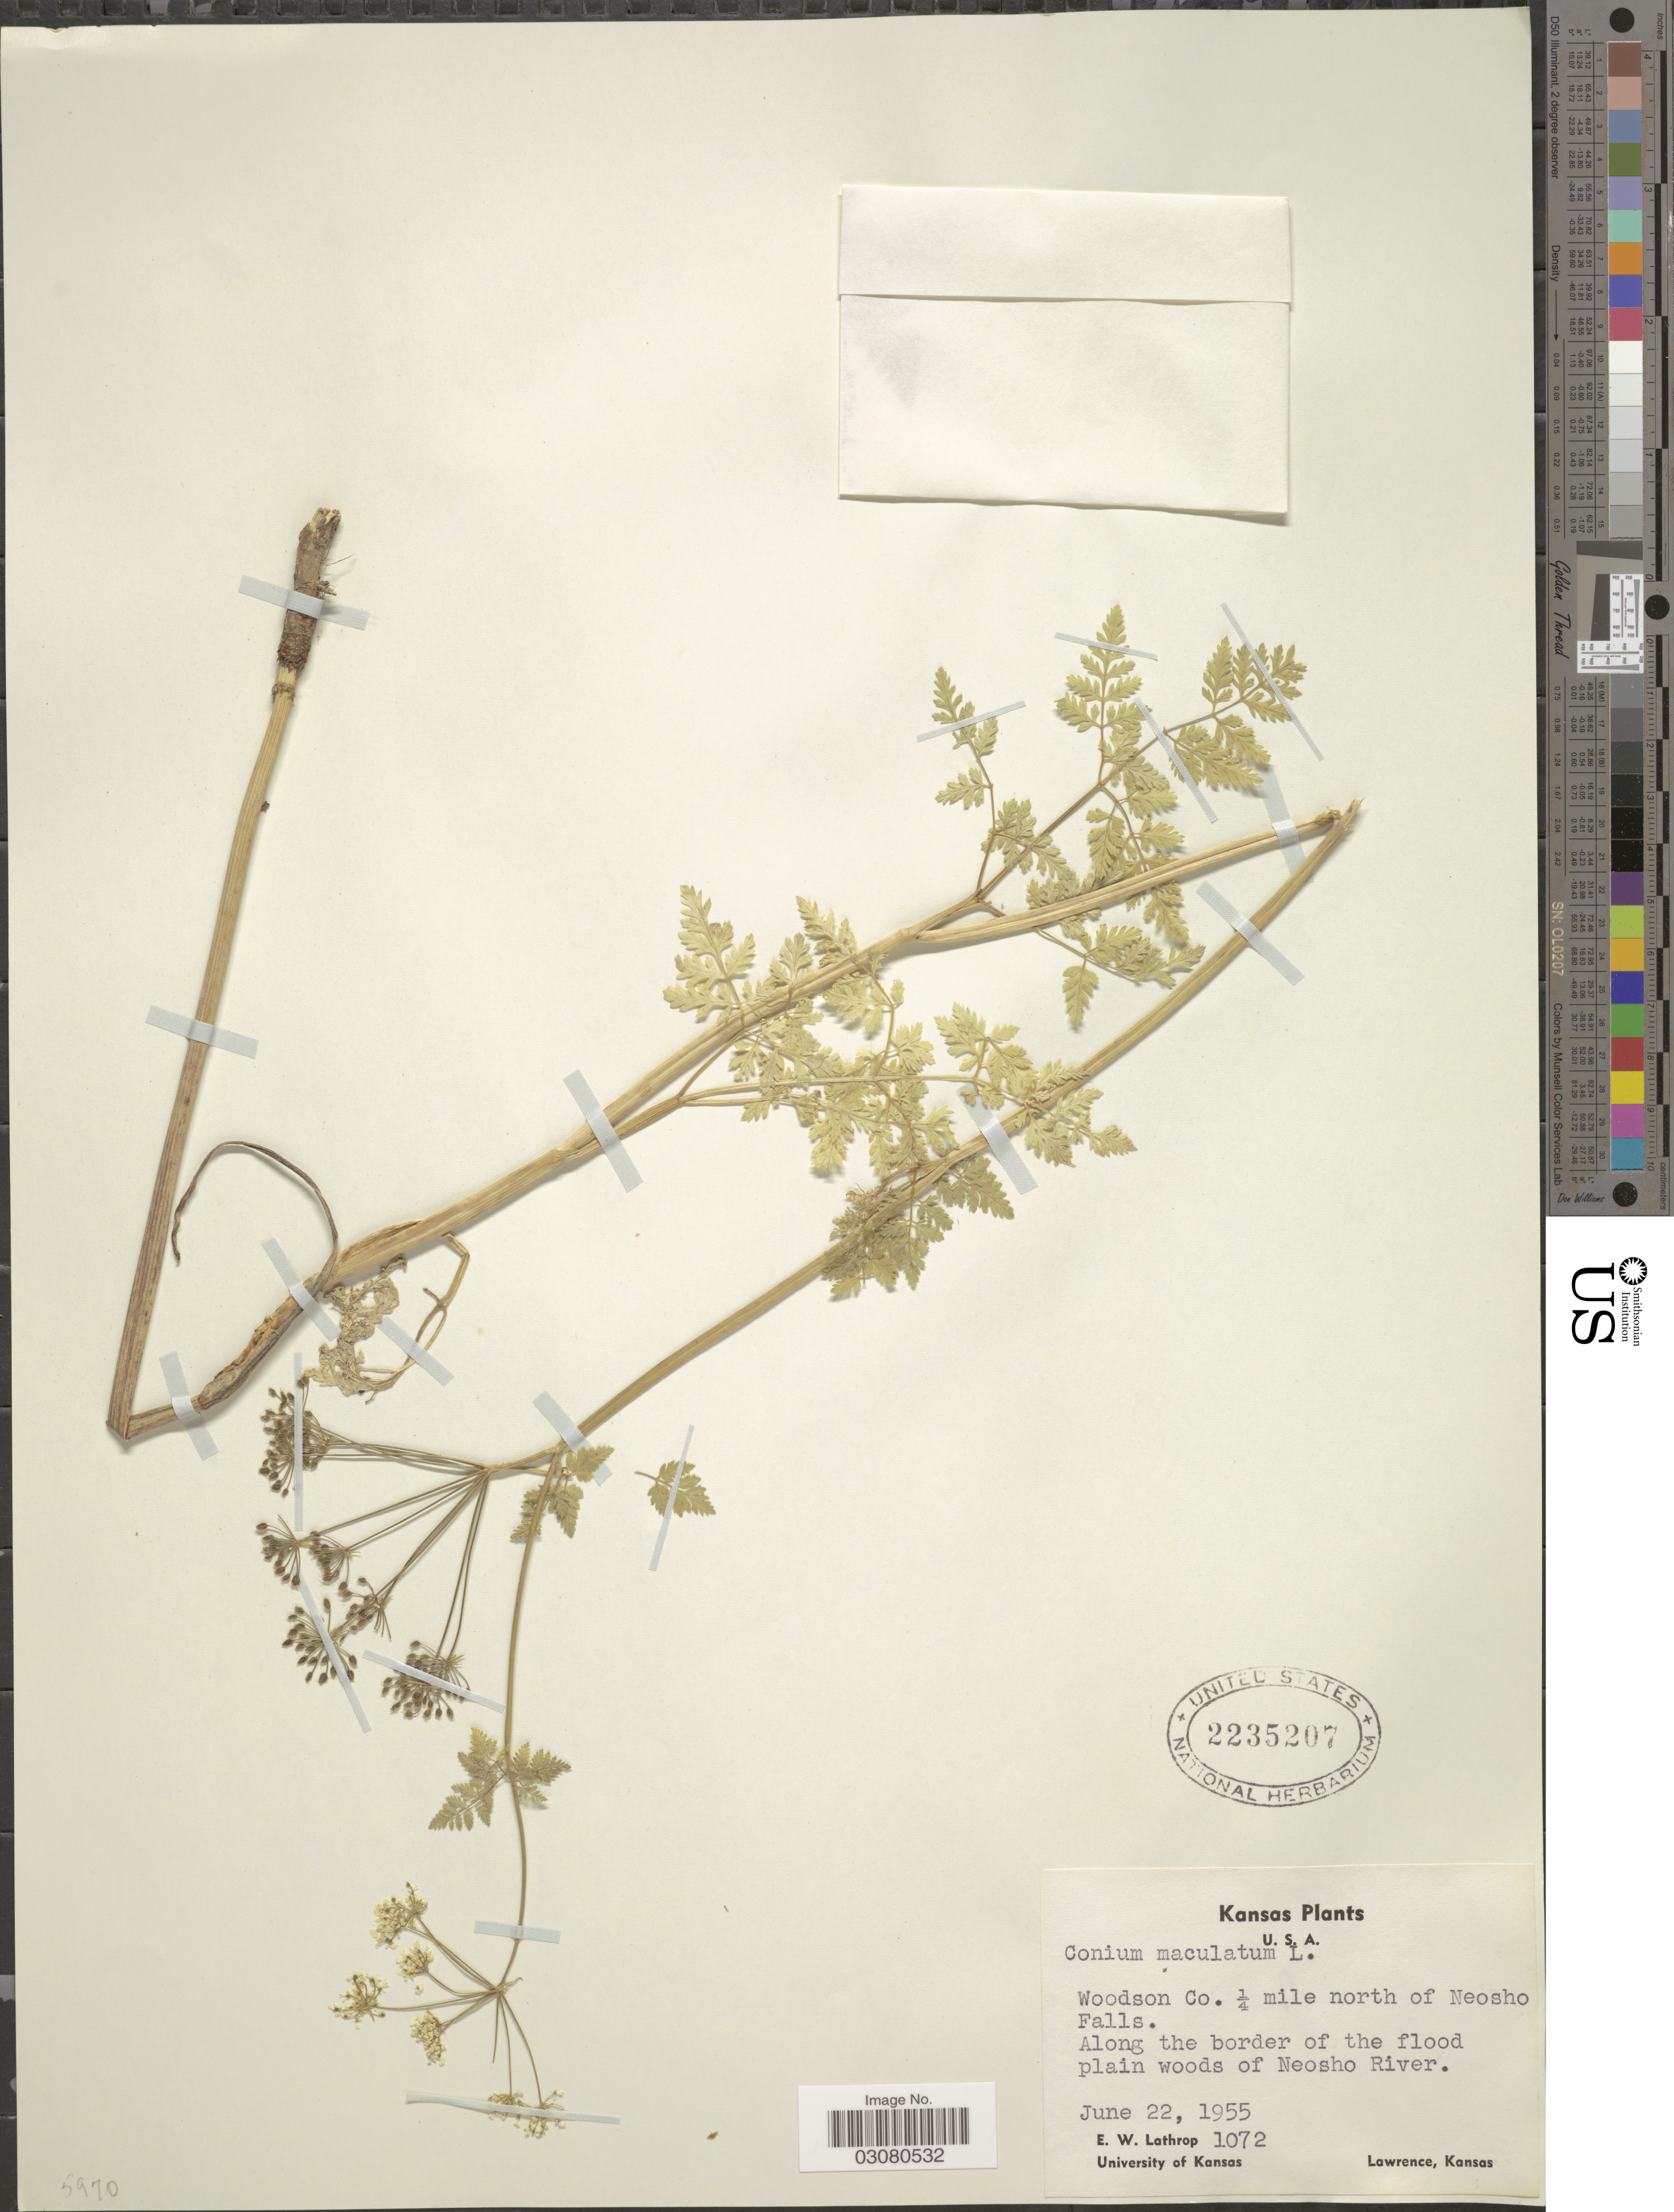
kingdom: Plantae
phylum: Tracheophyta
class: Magnoliopsida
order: Apiales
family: Apiaceae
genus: Conium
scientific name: Conium maculatum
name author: L.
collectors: E. W. Lathrop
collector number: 1072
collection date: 1955-06-22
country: United States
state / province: Kansas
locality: Woodson Co. ¼ mile north of Neosho Falls. Along the border of the flood plain woods of Neosho River.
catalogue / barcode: US 2235207